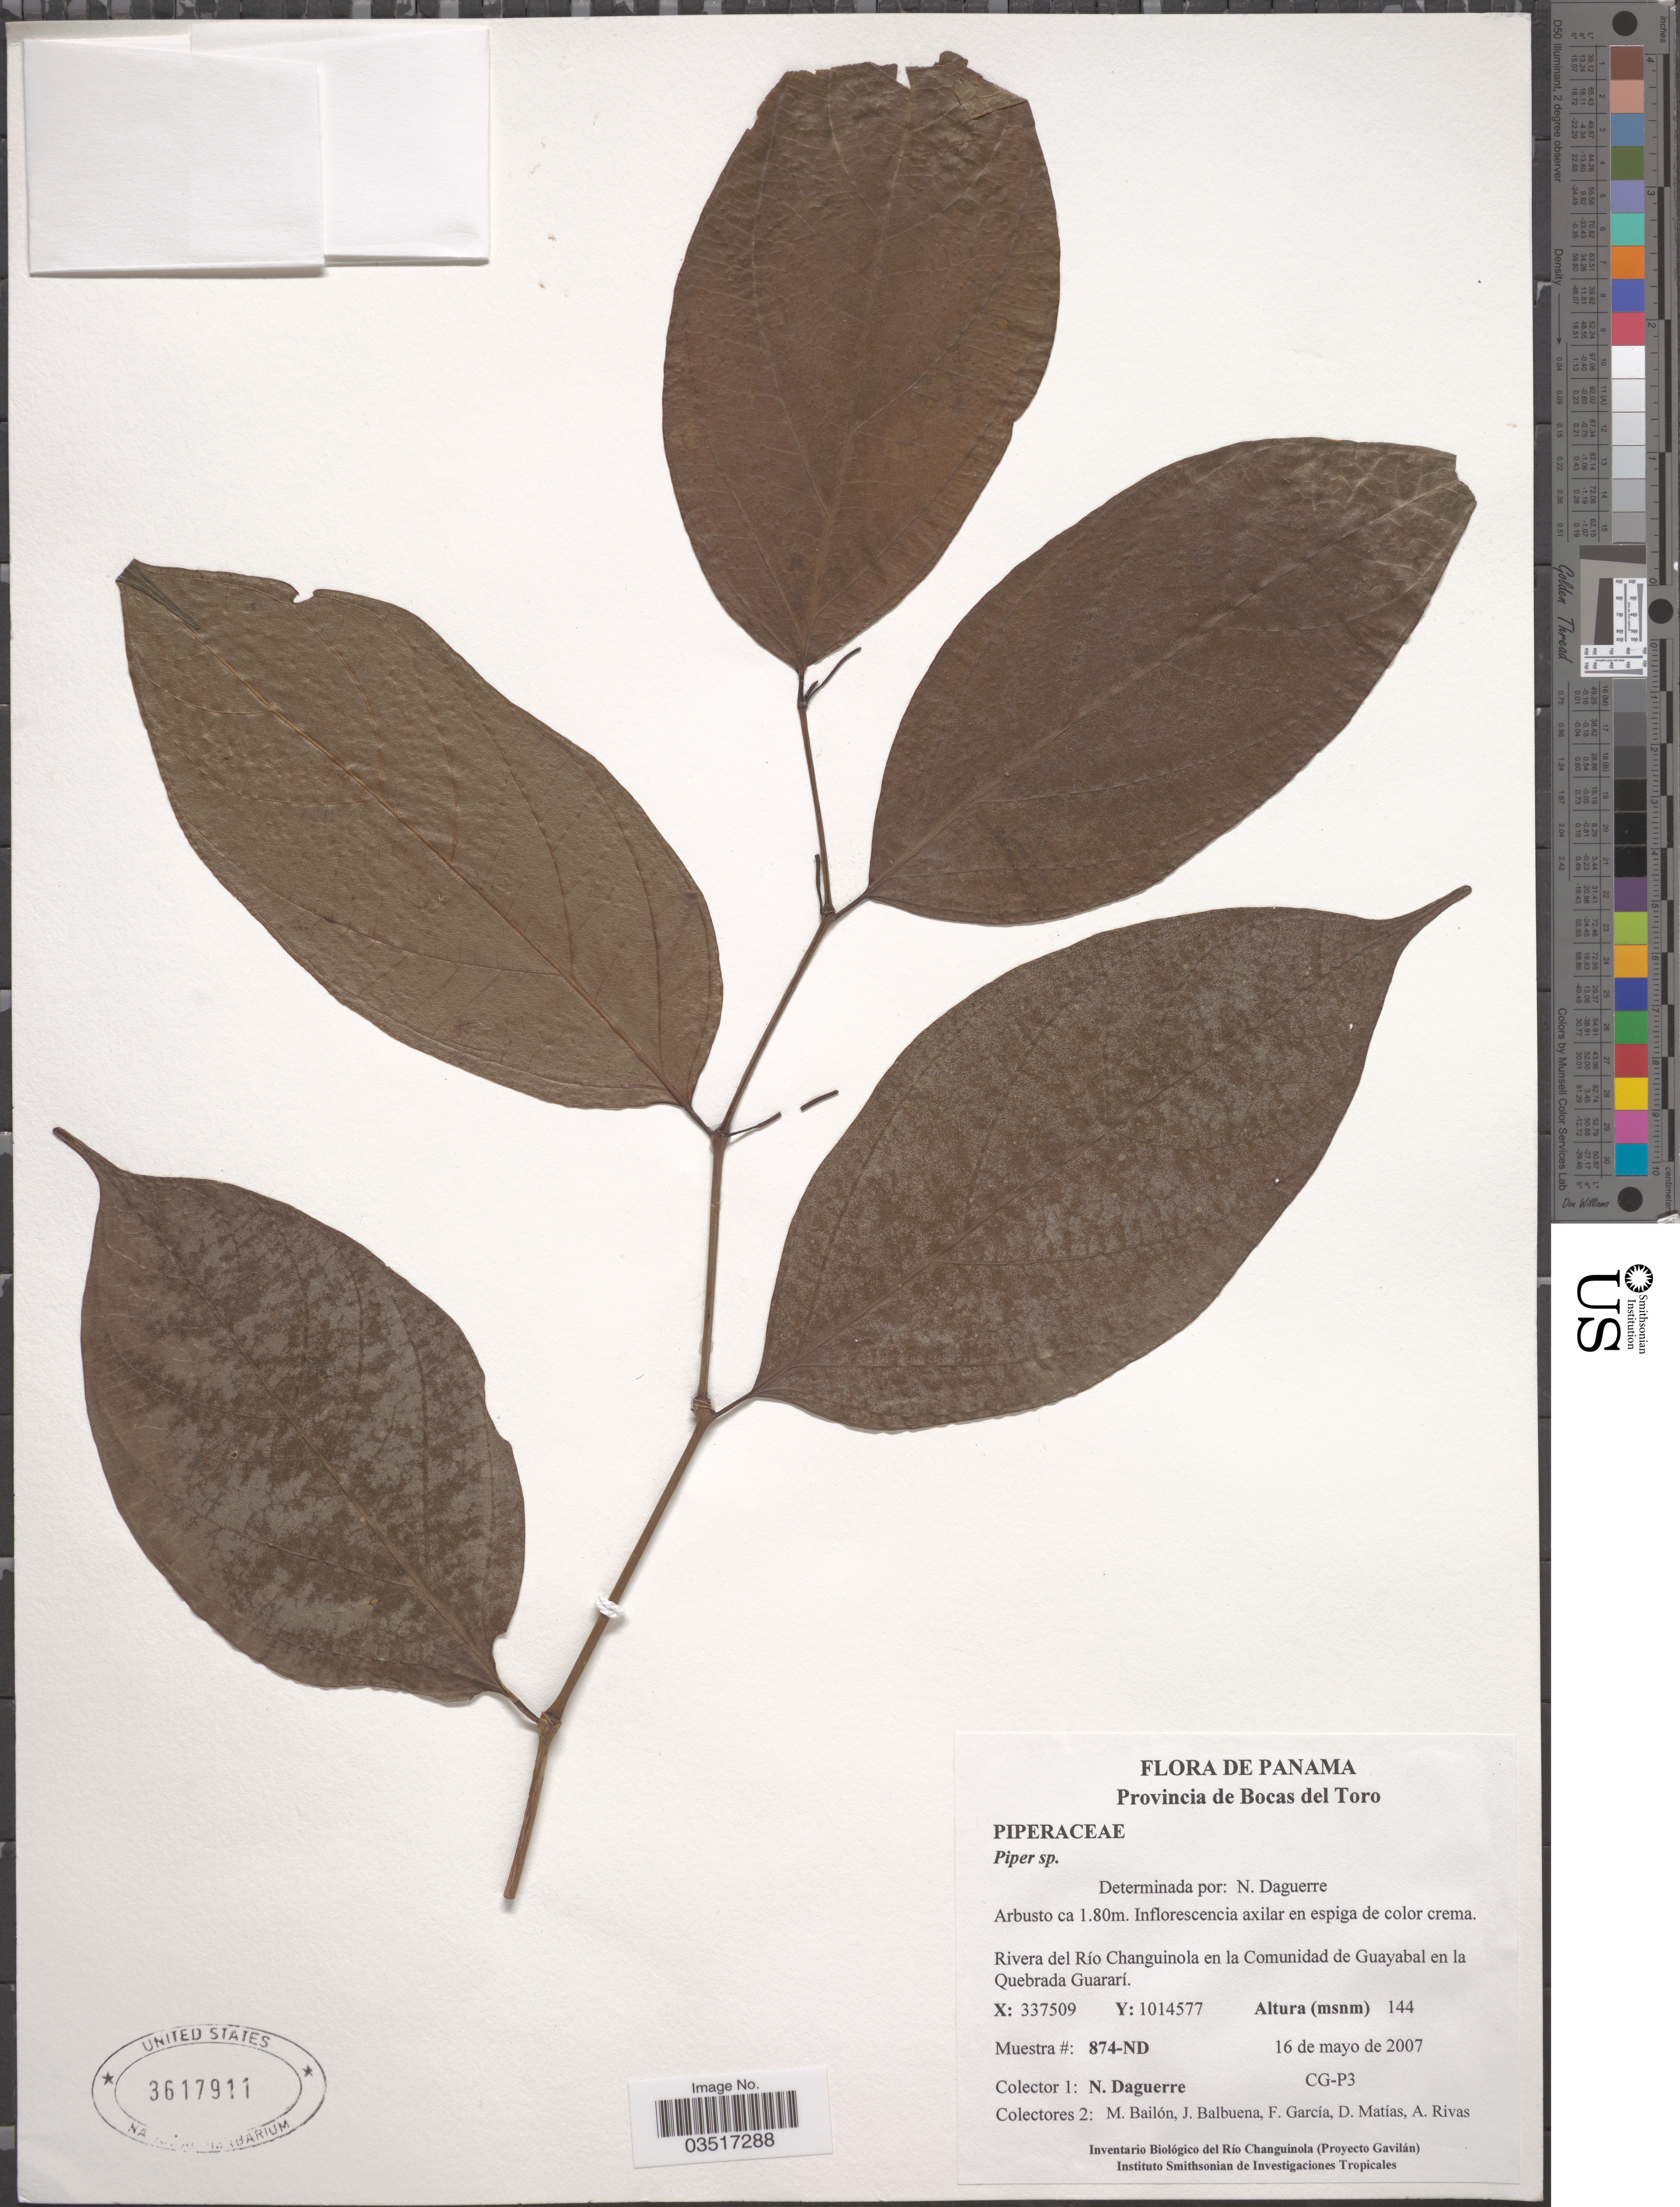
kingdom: Plantae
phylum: Tracheophyta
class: Magnoliopsida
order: Piperales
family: Piperaceae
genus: Piper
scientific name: Piper sp.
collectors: N. Daguerre, M. Bailón, J. Balbuena, F. Garcia & et al.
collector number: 874-ND/ CG-P3?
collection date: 2007-05-16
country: Panama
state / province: Bocas del Toro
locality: Rivera del Río Changuinola en la Comunidad de Guayabal en la Quebrada Guararí. X: 337509 [unsure placement] Y: 1014577 [unsure placement].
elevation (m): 144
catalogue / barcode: US 3617911